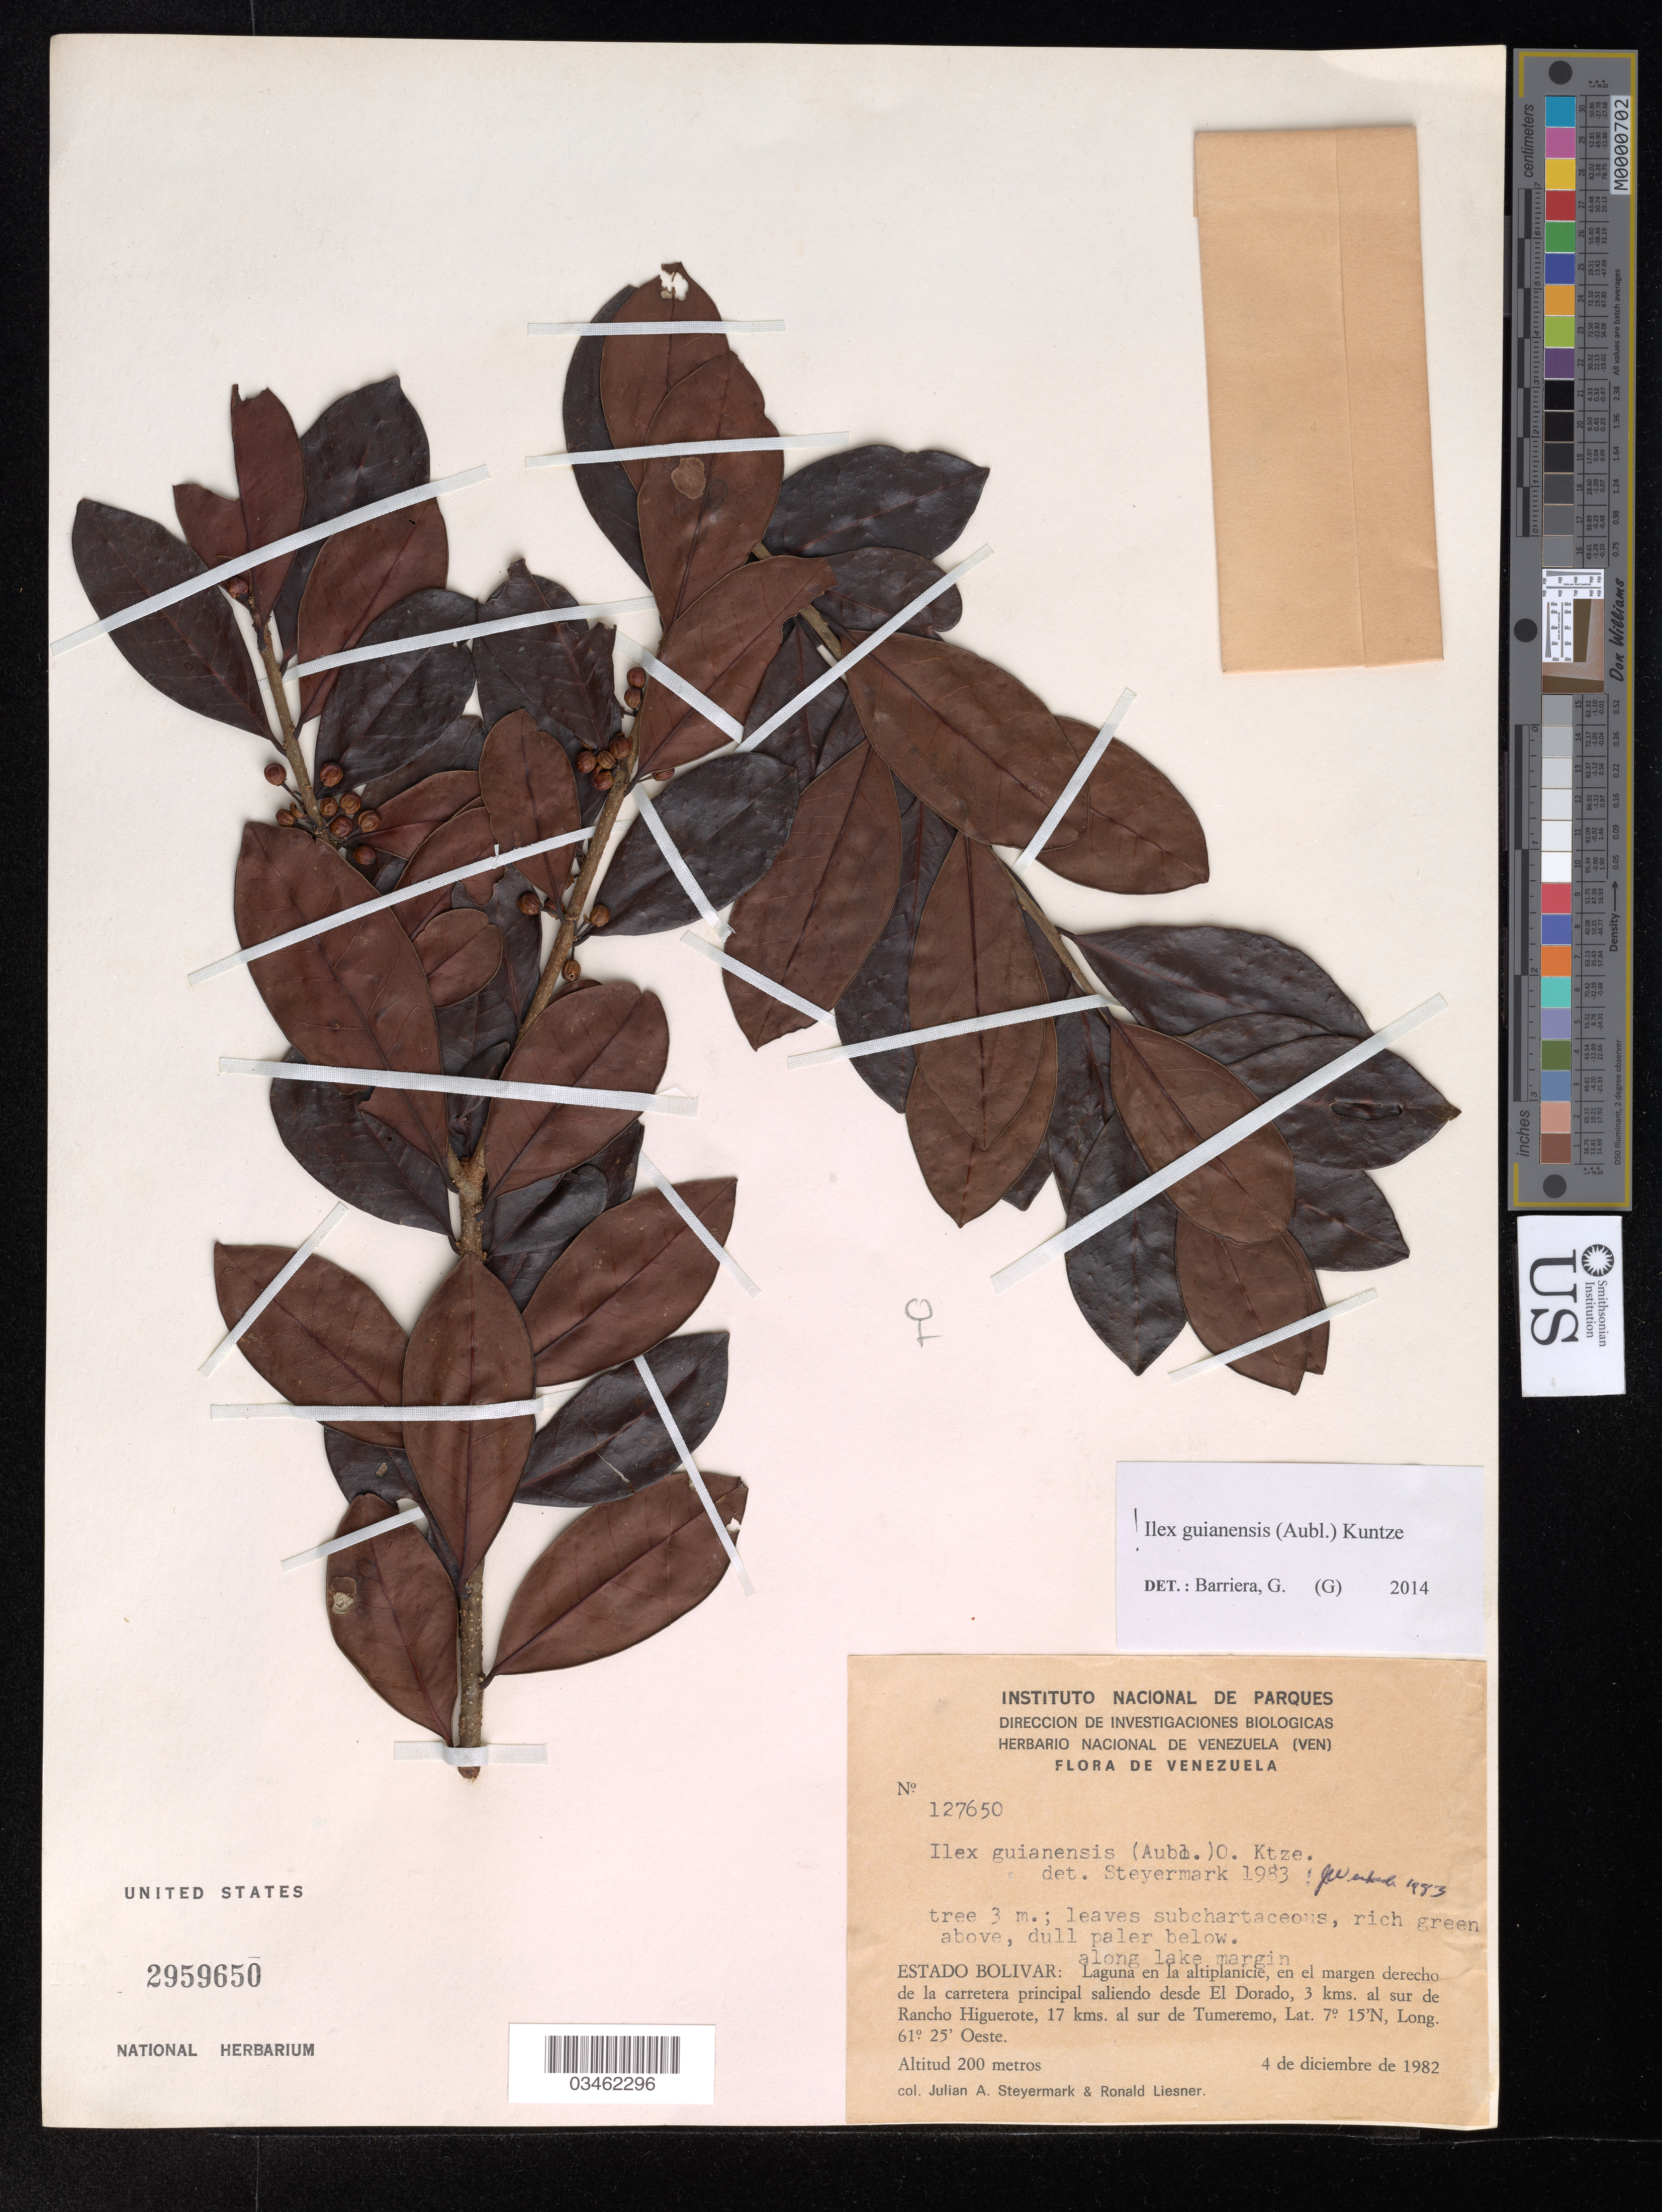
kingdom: Plantae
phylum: Tracheophyta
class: Magnoliopsida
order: Aquifoliales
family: Aquifoliaceae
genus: Ilex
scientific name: Ilex guianensis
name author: (Aubl.) Kuntze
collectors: J. Steyermark & R. L. Liesner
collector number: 127650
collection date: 1982-12-04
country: Venezuela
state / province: Bolivar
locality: Laguna en la altiplanicie, en el margen derecho de la carretera principal saliendo desde El Dorado, 3 kms al sur de Rancho Higuerote, 17 kms. al sur de Tumeremo.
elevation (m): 200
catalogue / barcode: US 2959650